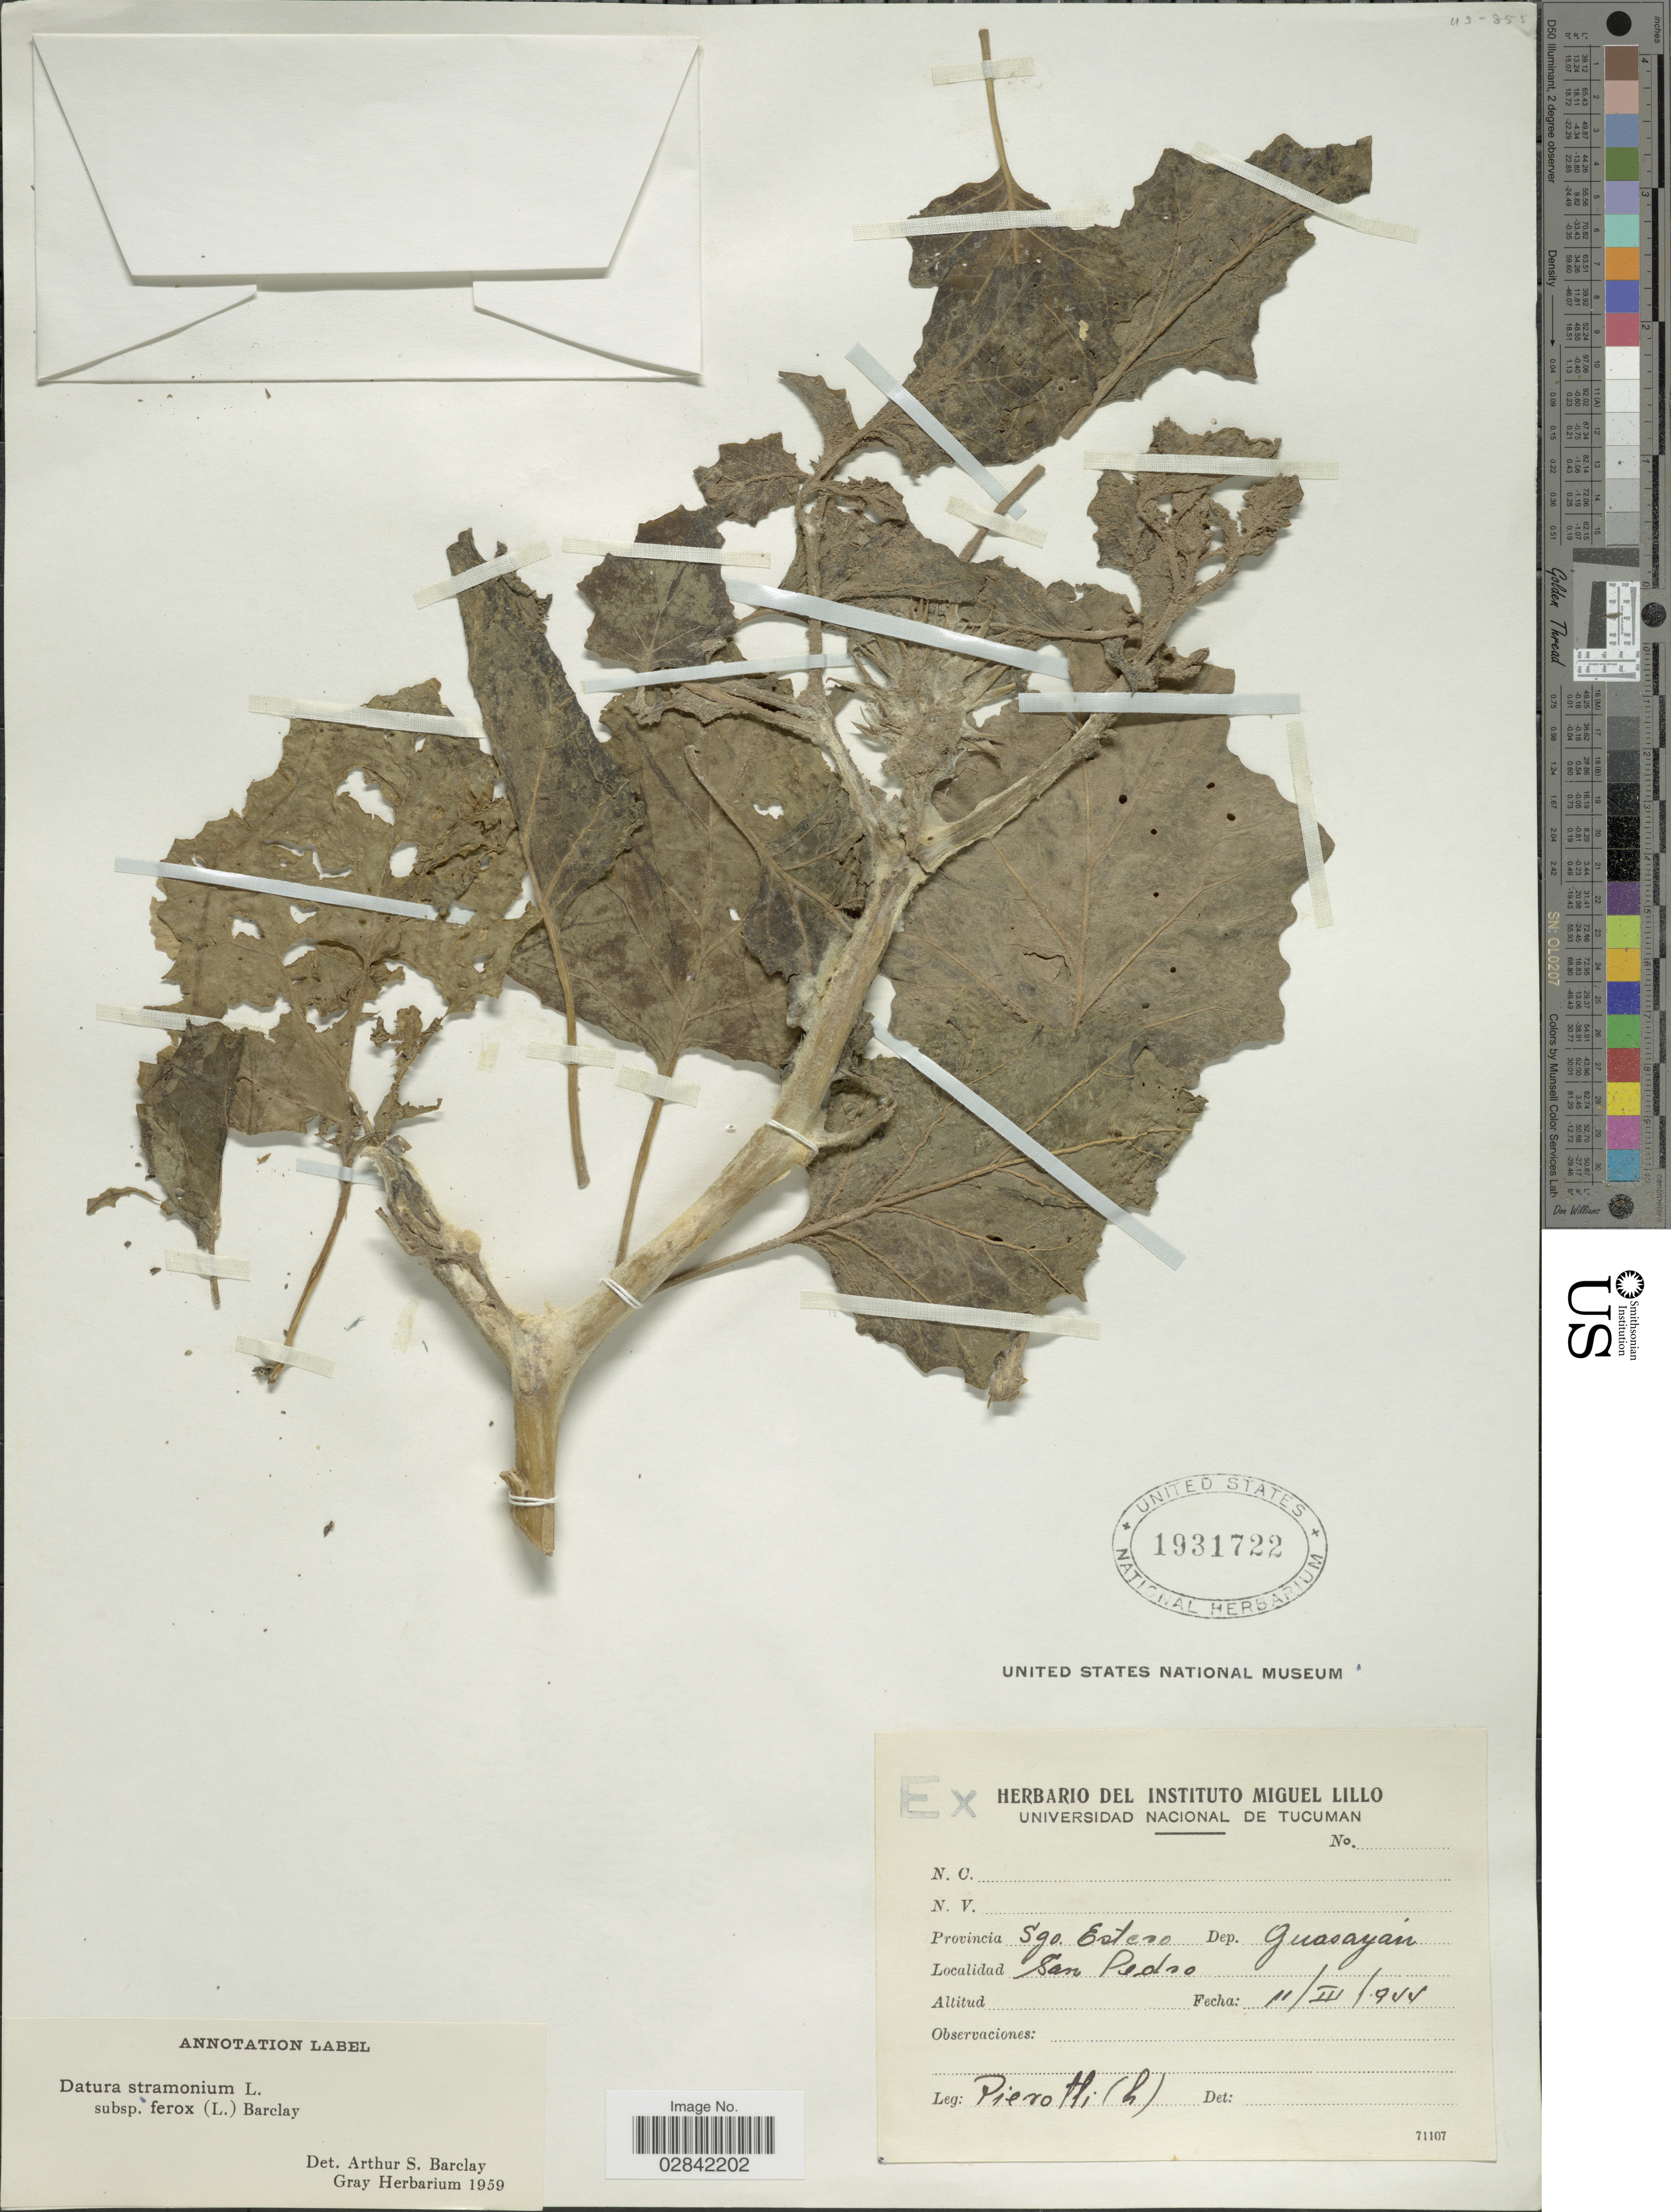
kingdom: Plantae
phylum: Tracheophyta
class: Magnoliopsida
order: Solanales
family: Solanaceae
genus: Datura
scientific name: Datura stramonium var. tatula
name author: (L.) Torr.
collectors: S. A. Pierotti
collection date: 1944-03-11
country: Argentina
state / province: Santiago del Estero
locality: Provincia Sgo. Estero, Dep. Guasayán, San Pedro.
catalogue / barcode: US 1931722